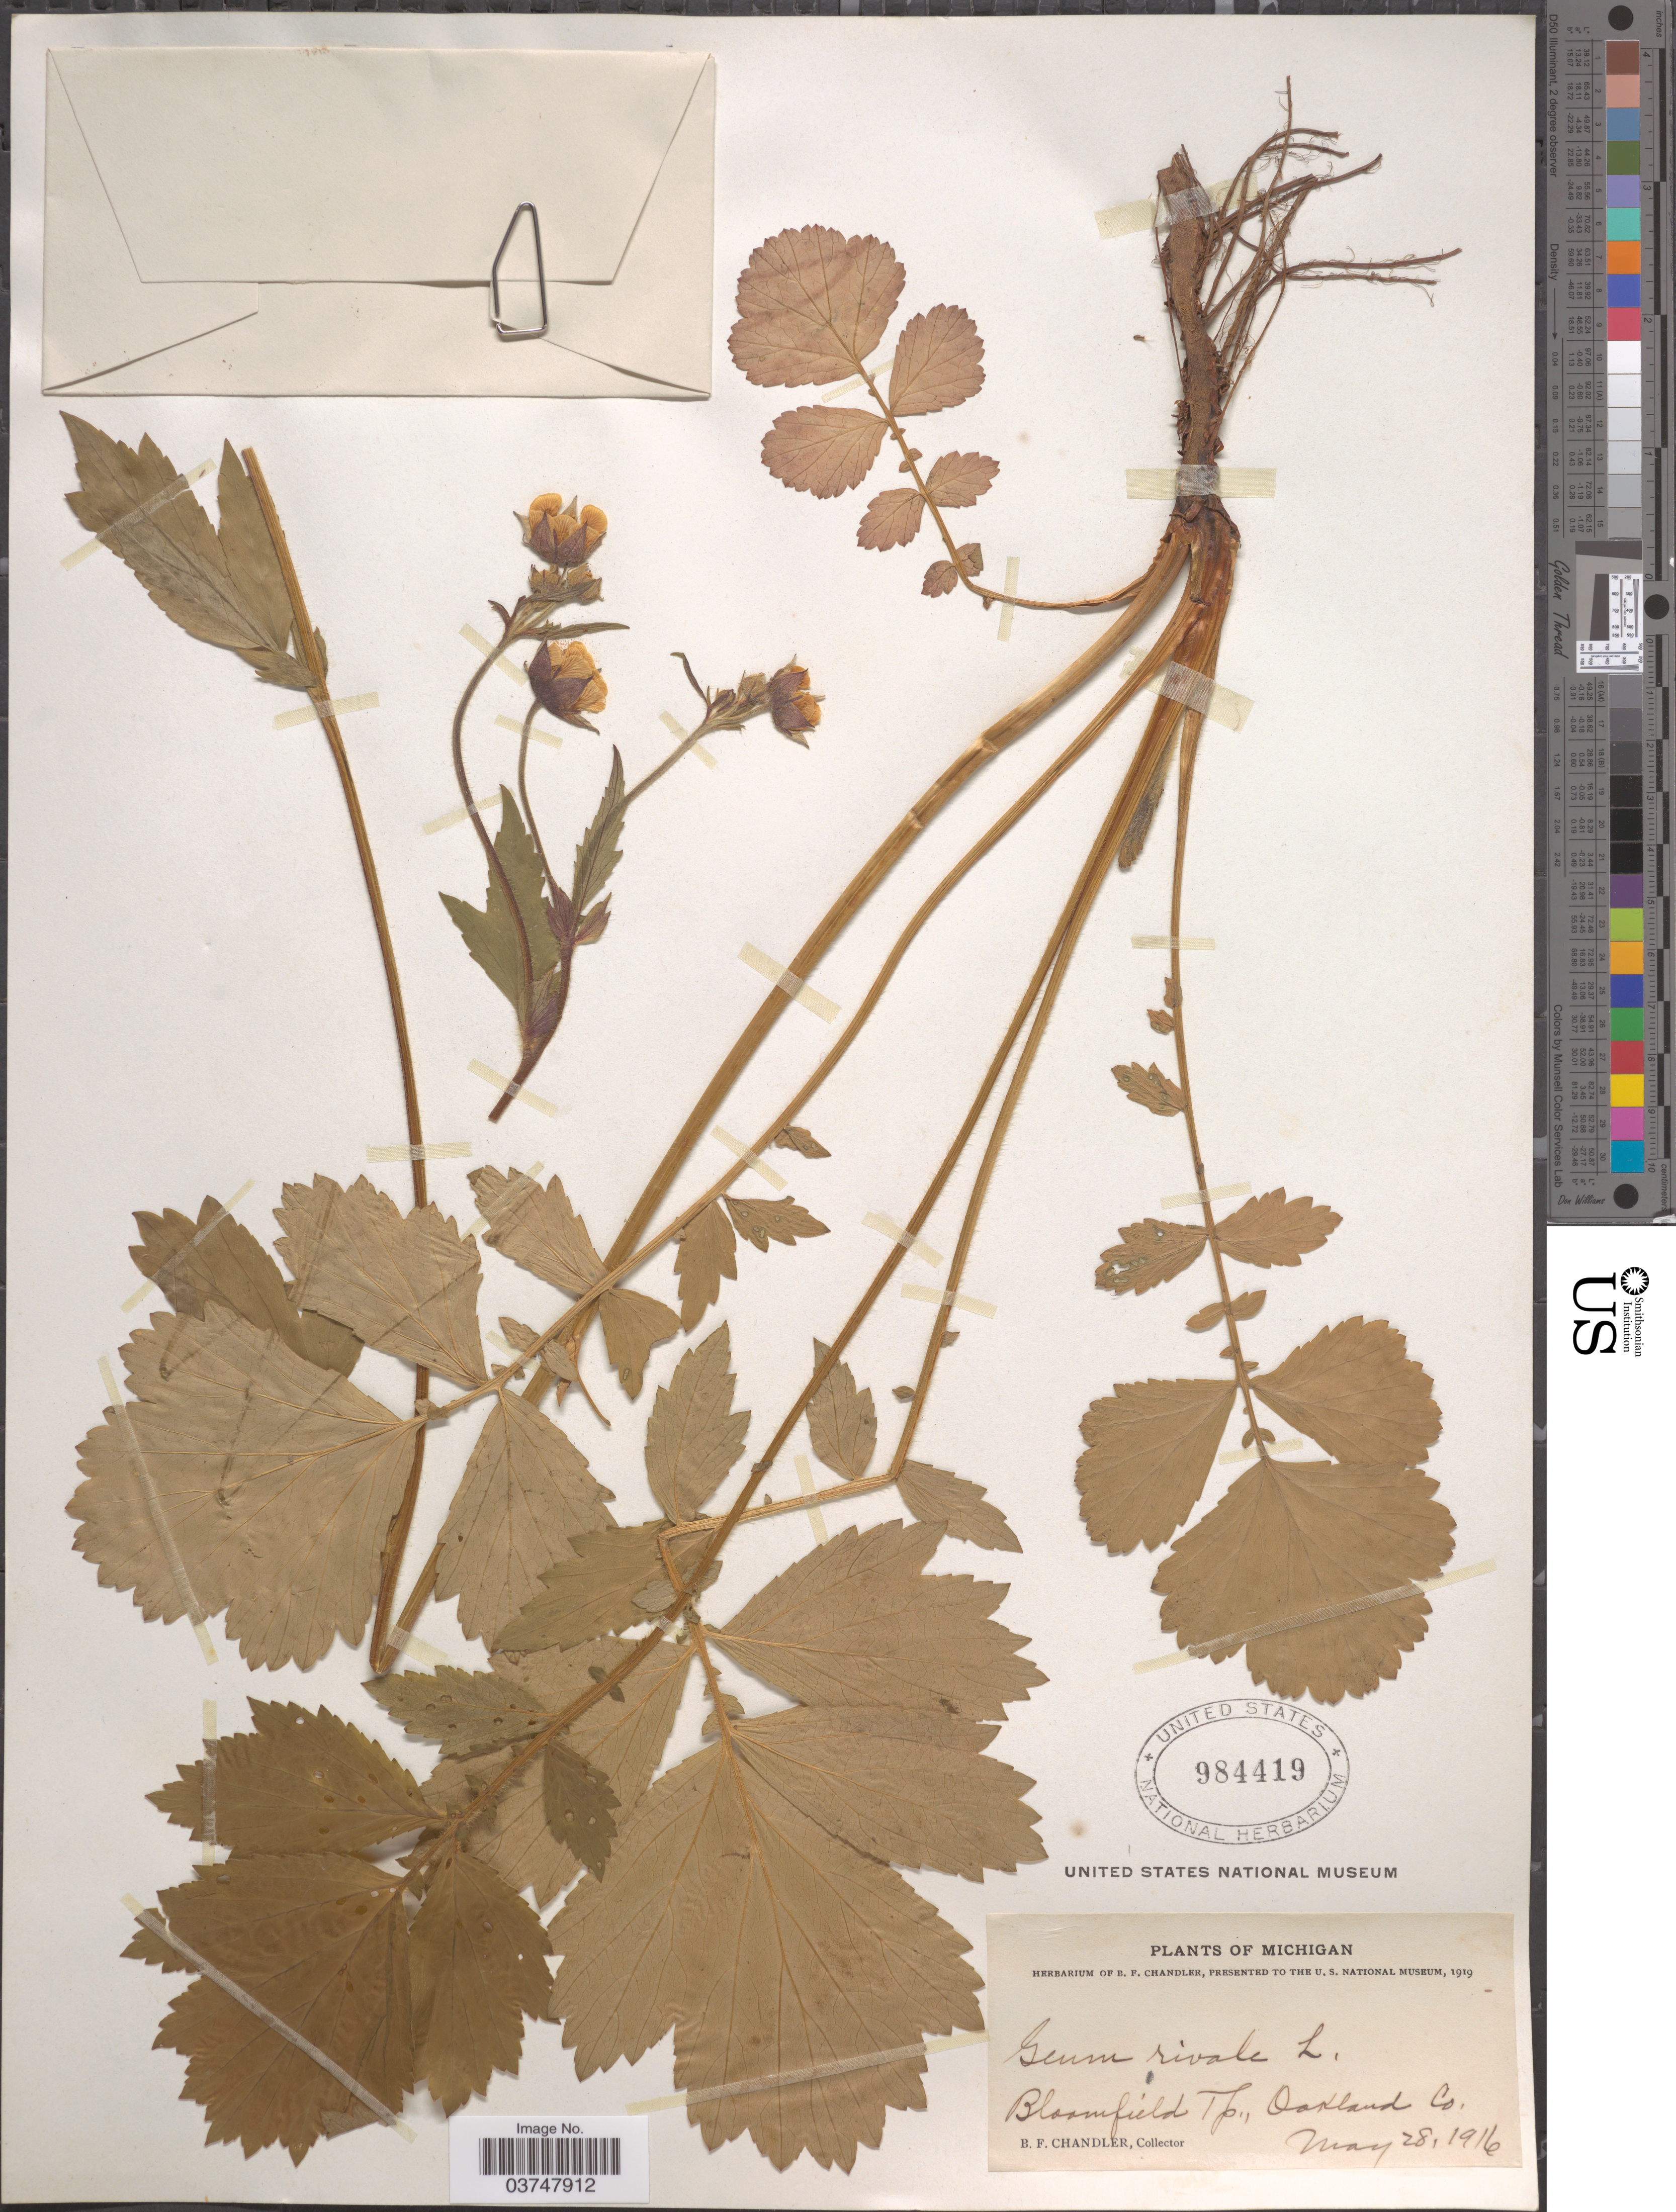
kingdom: Plantae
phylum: Tracheophyta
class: Magnoliopsida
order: Rosales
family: Rosaceae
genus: Geum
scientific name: Geum rivale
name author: L.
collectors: B. F. Chandler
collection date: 1916-05-28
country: United States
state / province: Michigan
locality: Bloomfield Tp., Oakland Co.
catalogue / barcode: US 984419